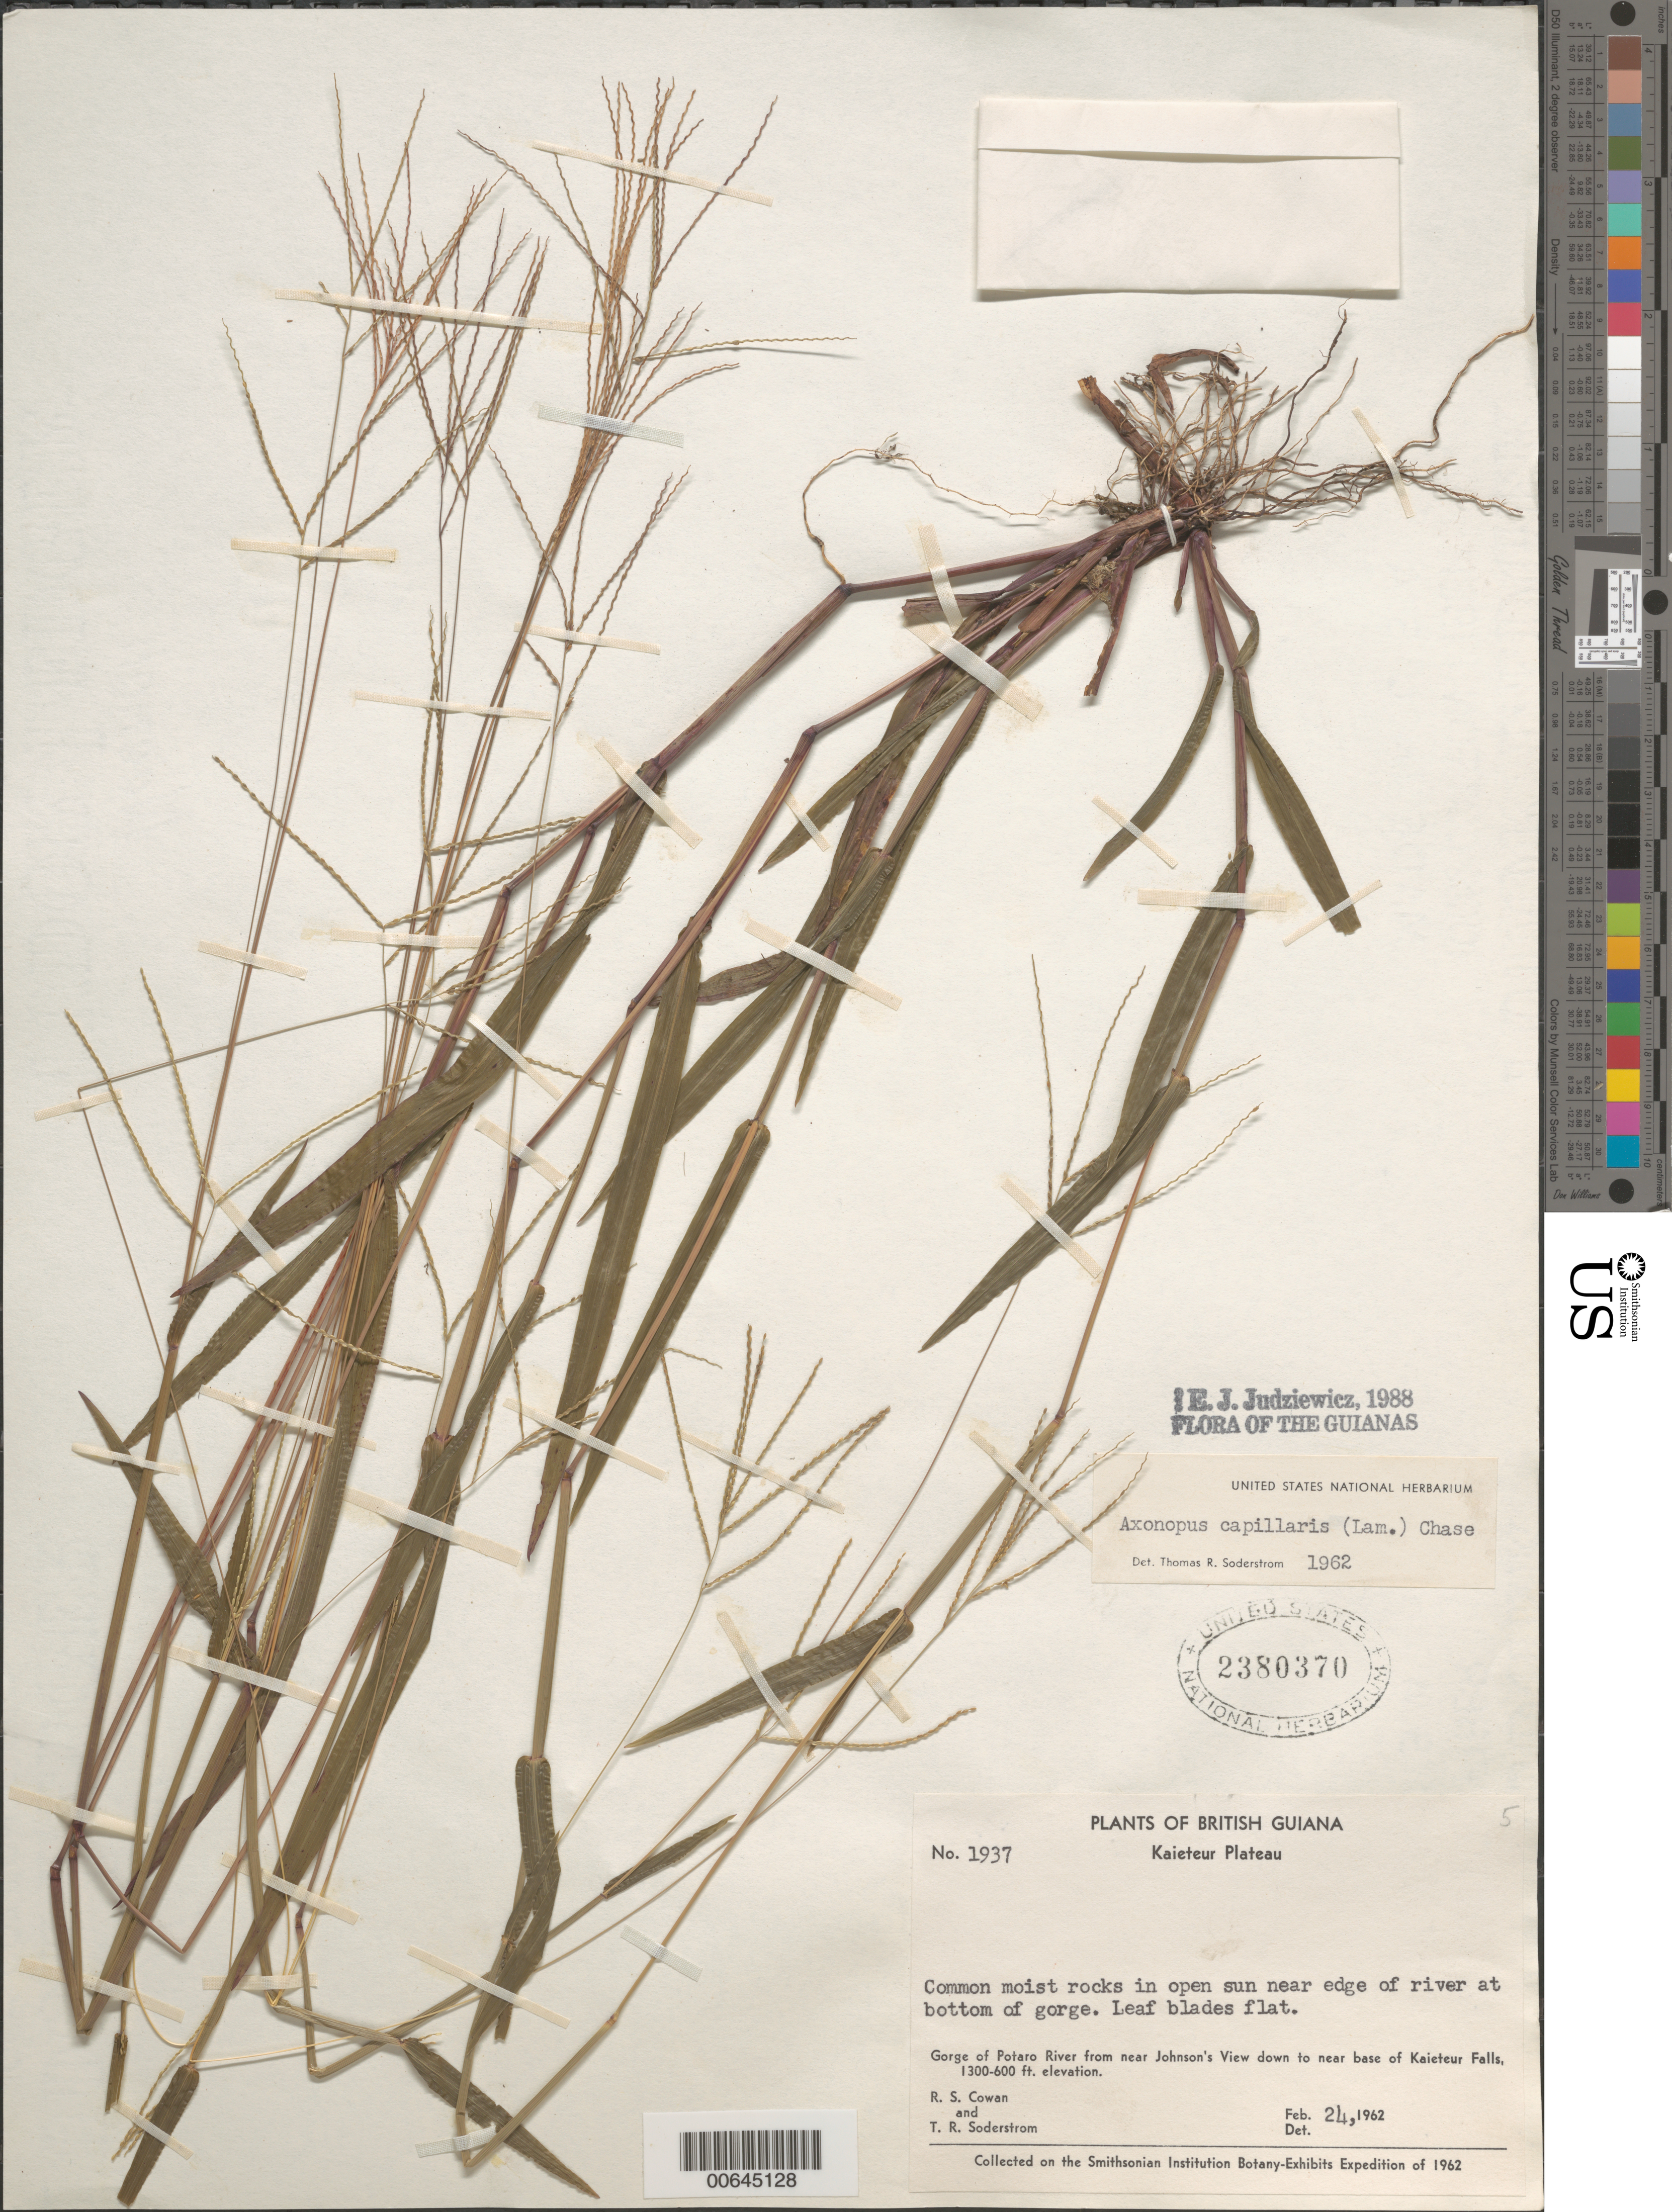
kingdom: Plantae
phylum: Tracheophyta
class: Liliopsida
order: Poales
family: Poaceae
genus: Axonopus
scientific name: Axonopus capillaris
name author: (Lam.) Chase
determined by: Judziewicz, E. J.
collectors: R. S. Cowan & T. R. Soderstrom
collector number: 1937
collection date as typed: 24-Feb-62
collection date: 1962-02-24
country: Guyana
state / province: Potaro-Siparuni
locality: Kaieteur Plateau, Kaieteur Falls, Potaro Gorge from Johnson's View to near base of Falls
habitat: Moist rocks in open sun near edge of river at bottom of gorge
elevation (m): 183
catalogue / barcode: US 2380370